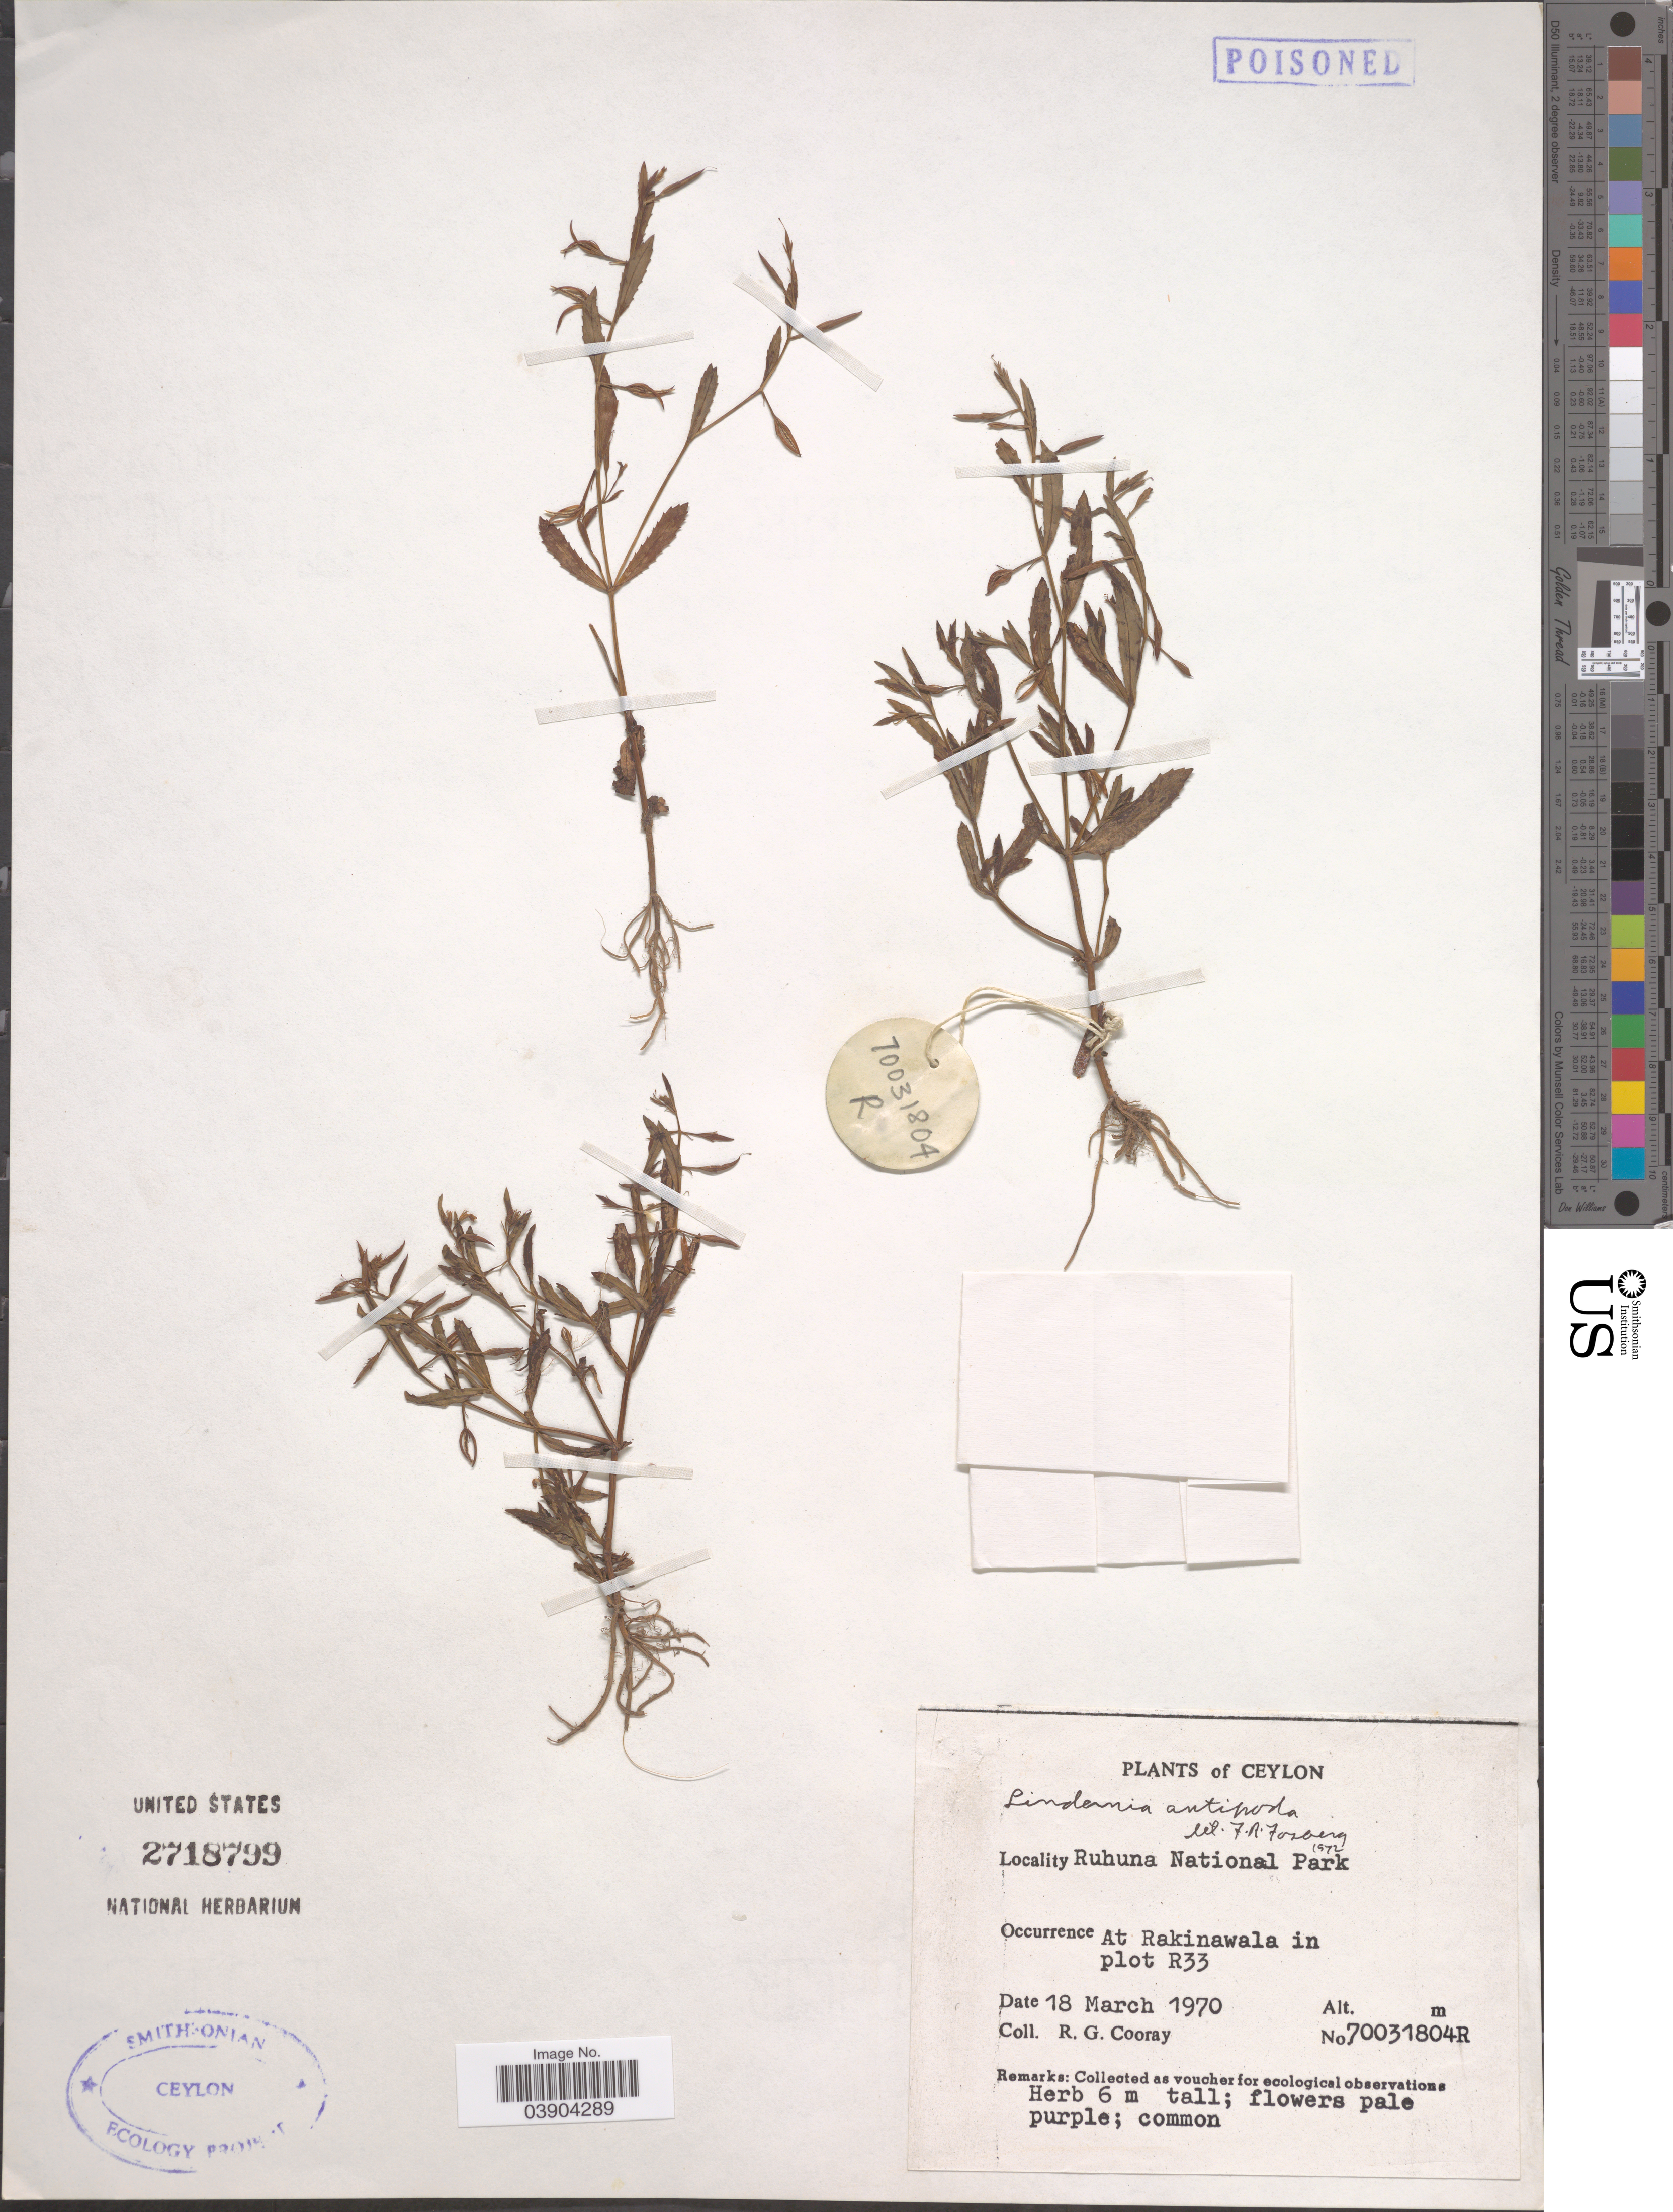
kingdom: Plantae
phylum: Tracheophyta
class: Magnoliopsida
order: Lamiales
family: Linderniaceae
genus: Lindernia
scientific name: Lindernia antipoda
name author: (L.) Alston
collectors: R. Cooray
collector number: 70031804R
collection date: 1970-03-18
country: Sri Lanka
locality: Ceylon. Ruhuna National Park. At Rakinawala in plot R33.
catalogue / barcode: US 2718799